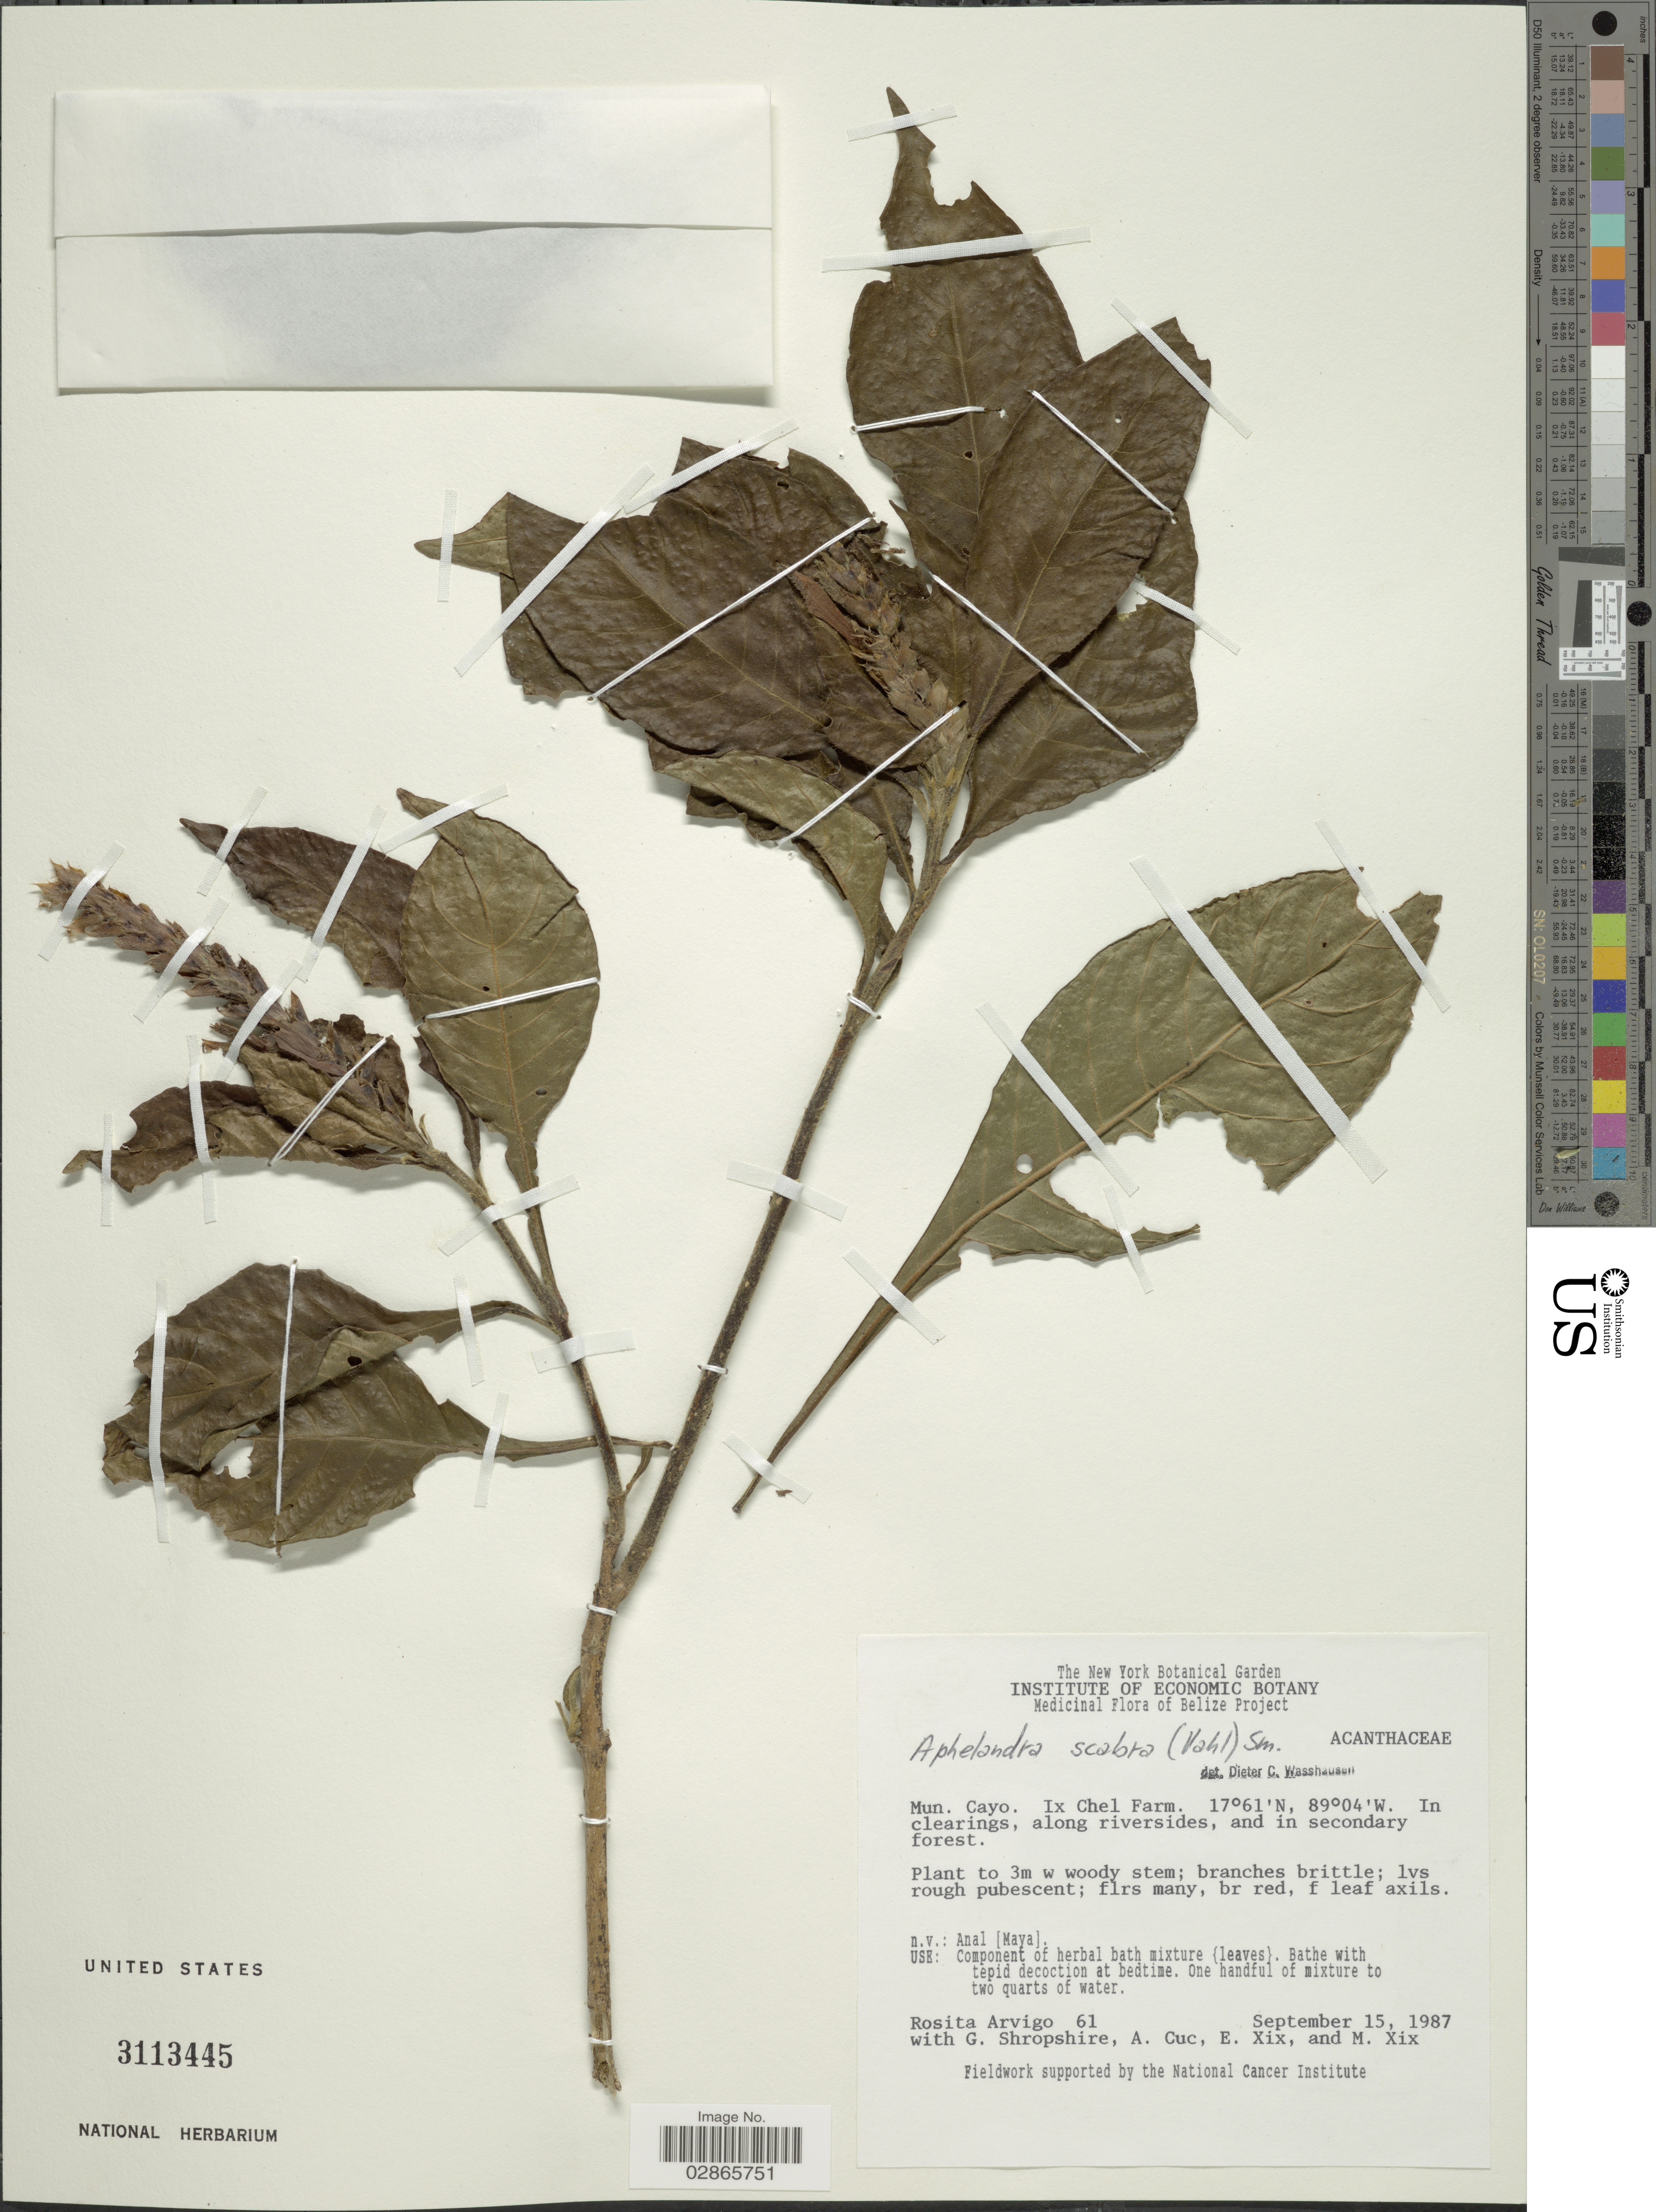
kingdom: Plantae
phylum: Tracheophyta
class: Magnoliopsida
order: Lamiales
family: Acanthaceae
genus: Aphelandra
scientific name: Aphelandra deppeana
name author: Schltdl. & Cham.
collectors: R. Arvigo, G. Shropshire, A. Cuc, E. Xix & M. Xix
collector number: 61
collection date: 1987-09-15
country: Belize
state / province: Cayo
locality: Mun. Cayo. Ix Chel Farm.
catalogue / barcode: US 3113445